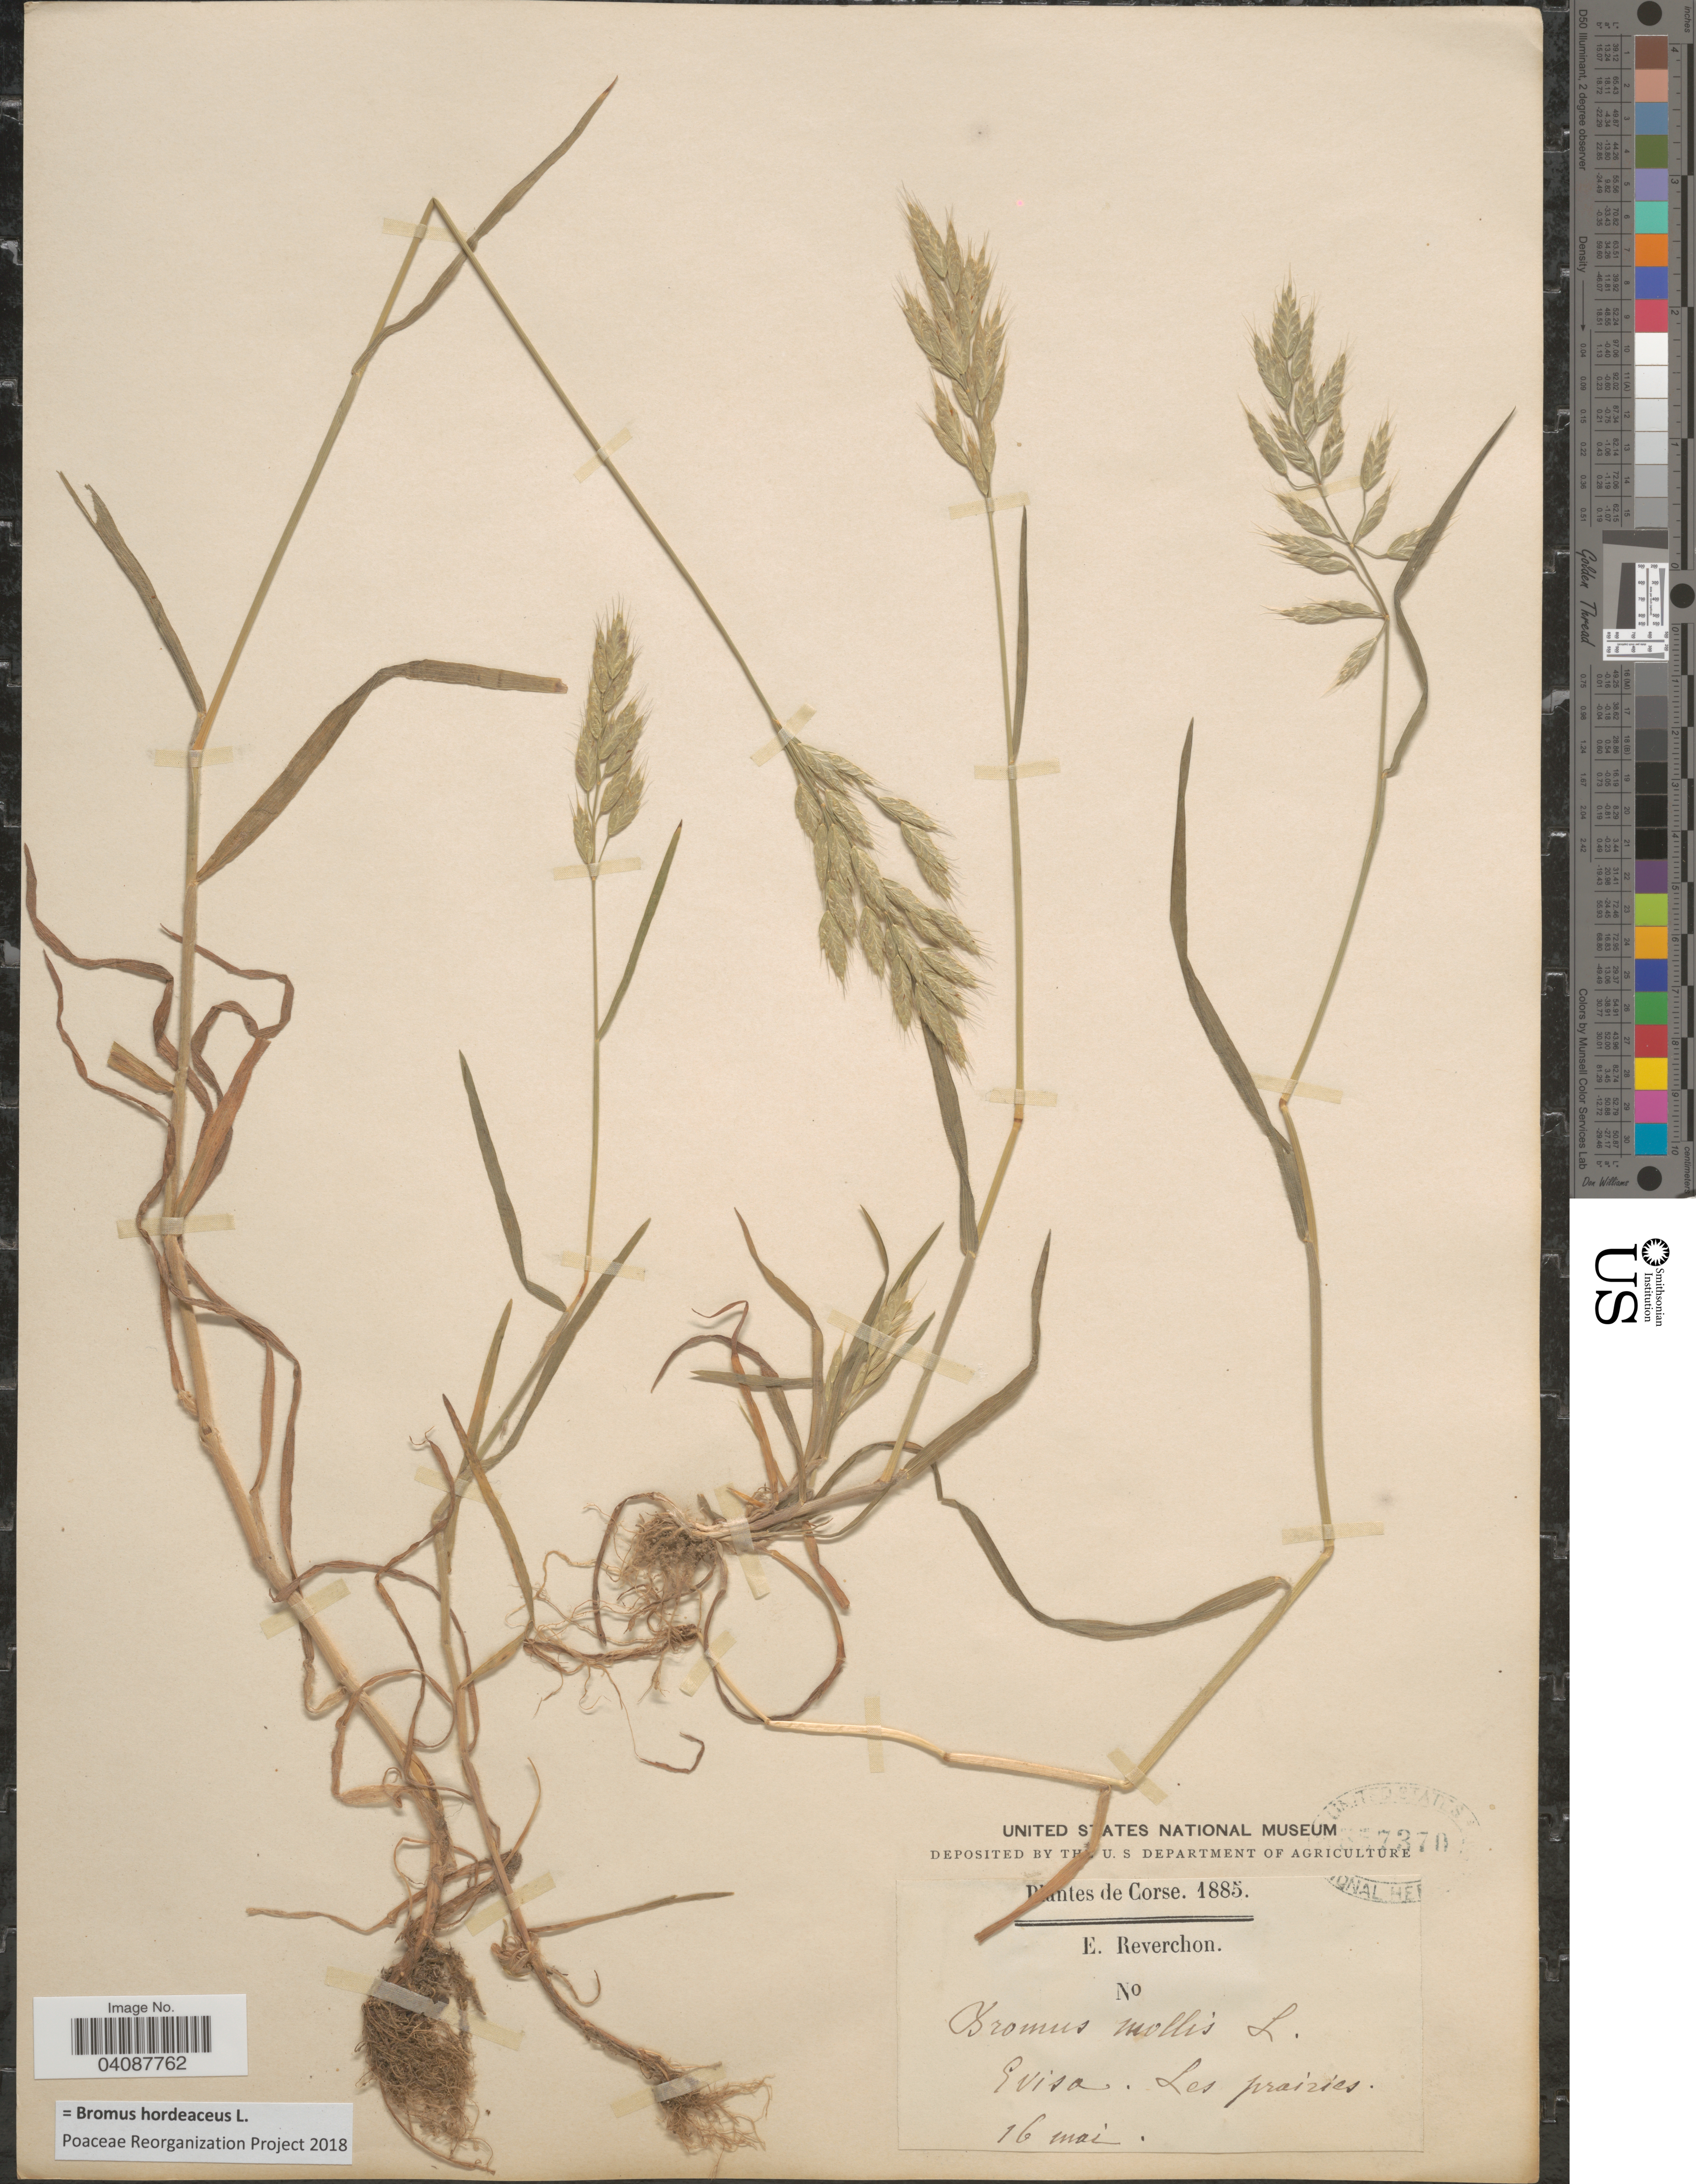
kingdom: Plantae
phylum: Tracheophyta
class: Liliopsida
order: Poales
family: Poaceae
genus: Bromus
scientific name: Bromus hordeaceus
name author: L.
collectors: E. Reverchon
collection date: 1885-05-16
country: France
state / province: Corsica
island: Corse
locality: Corse. Evisa. Les prairies.